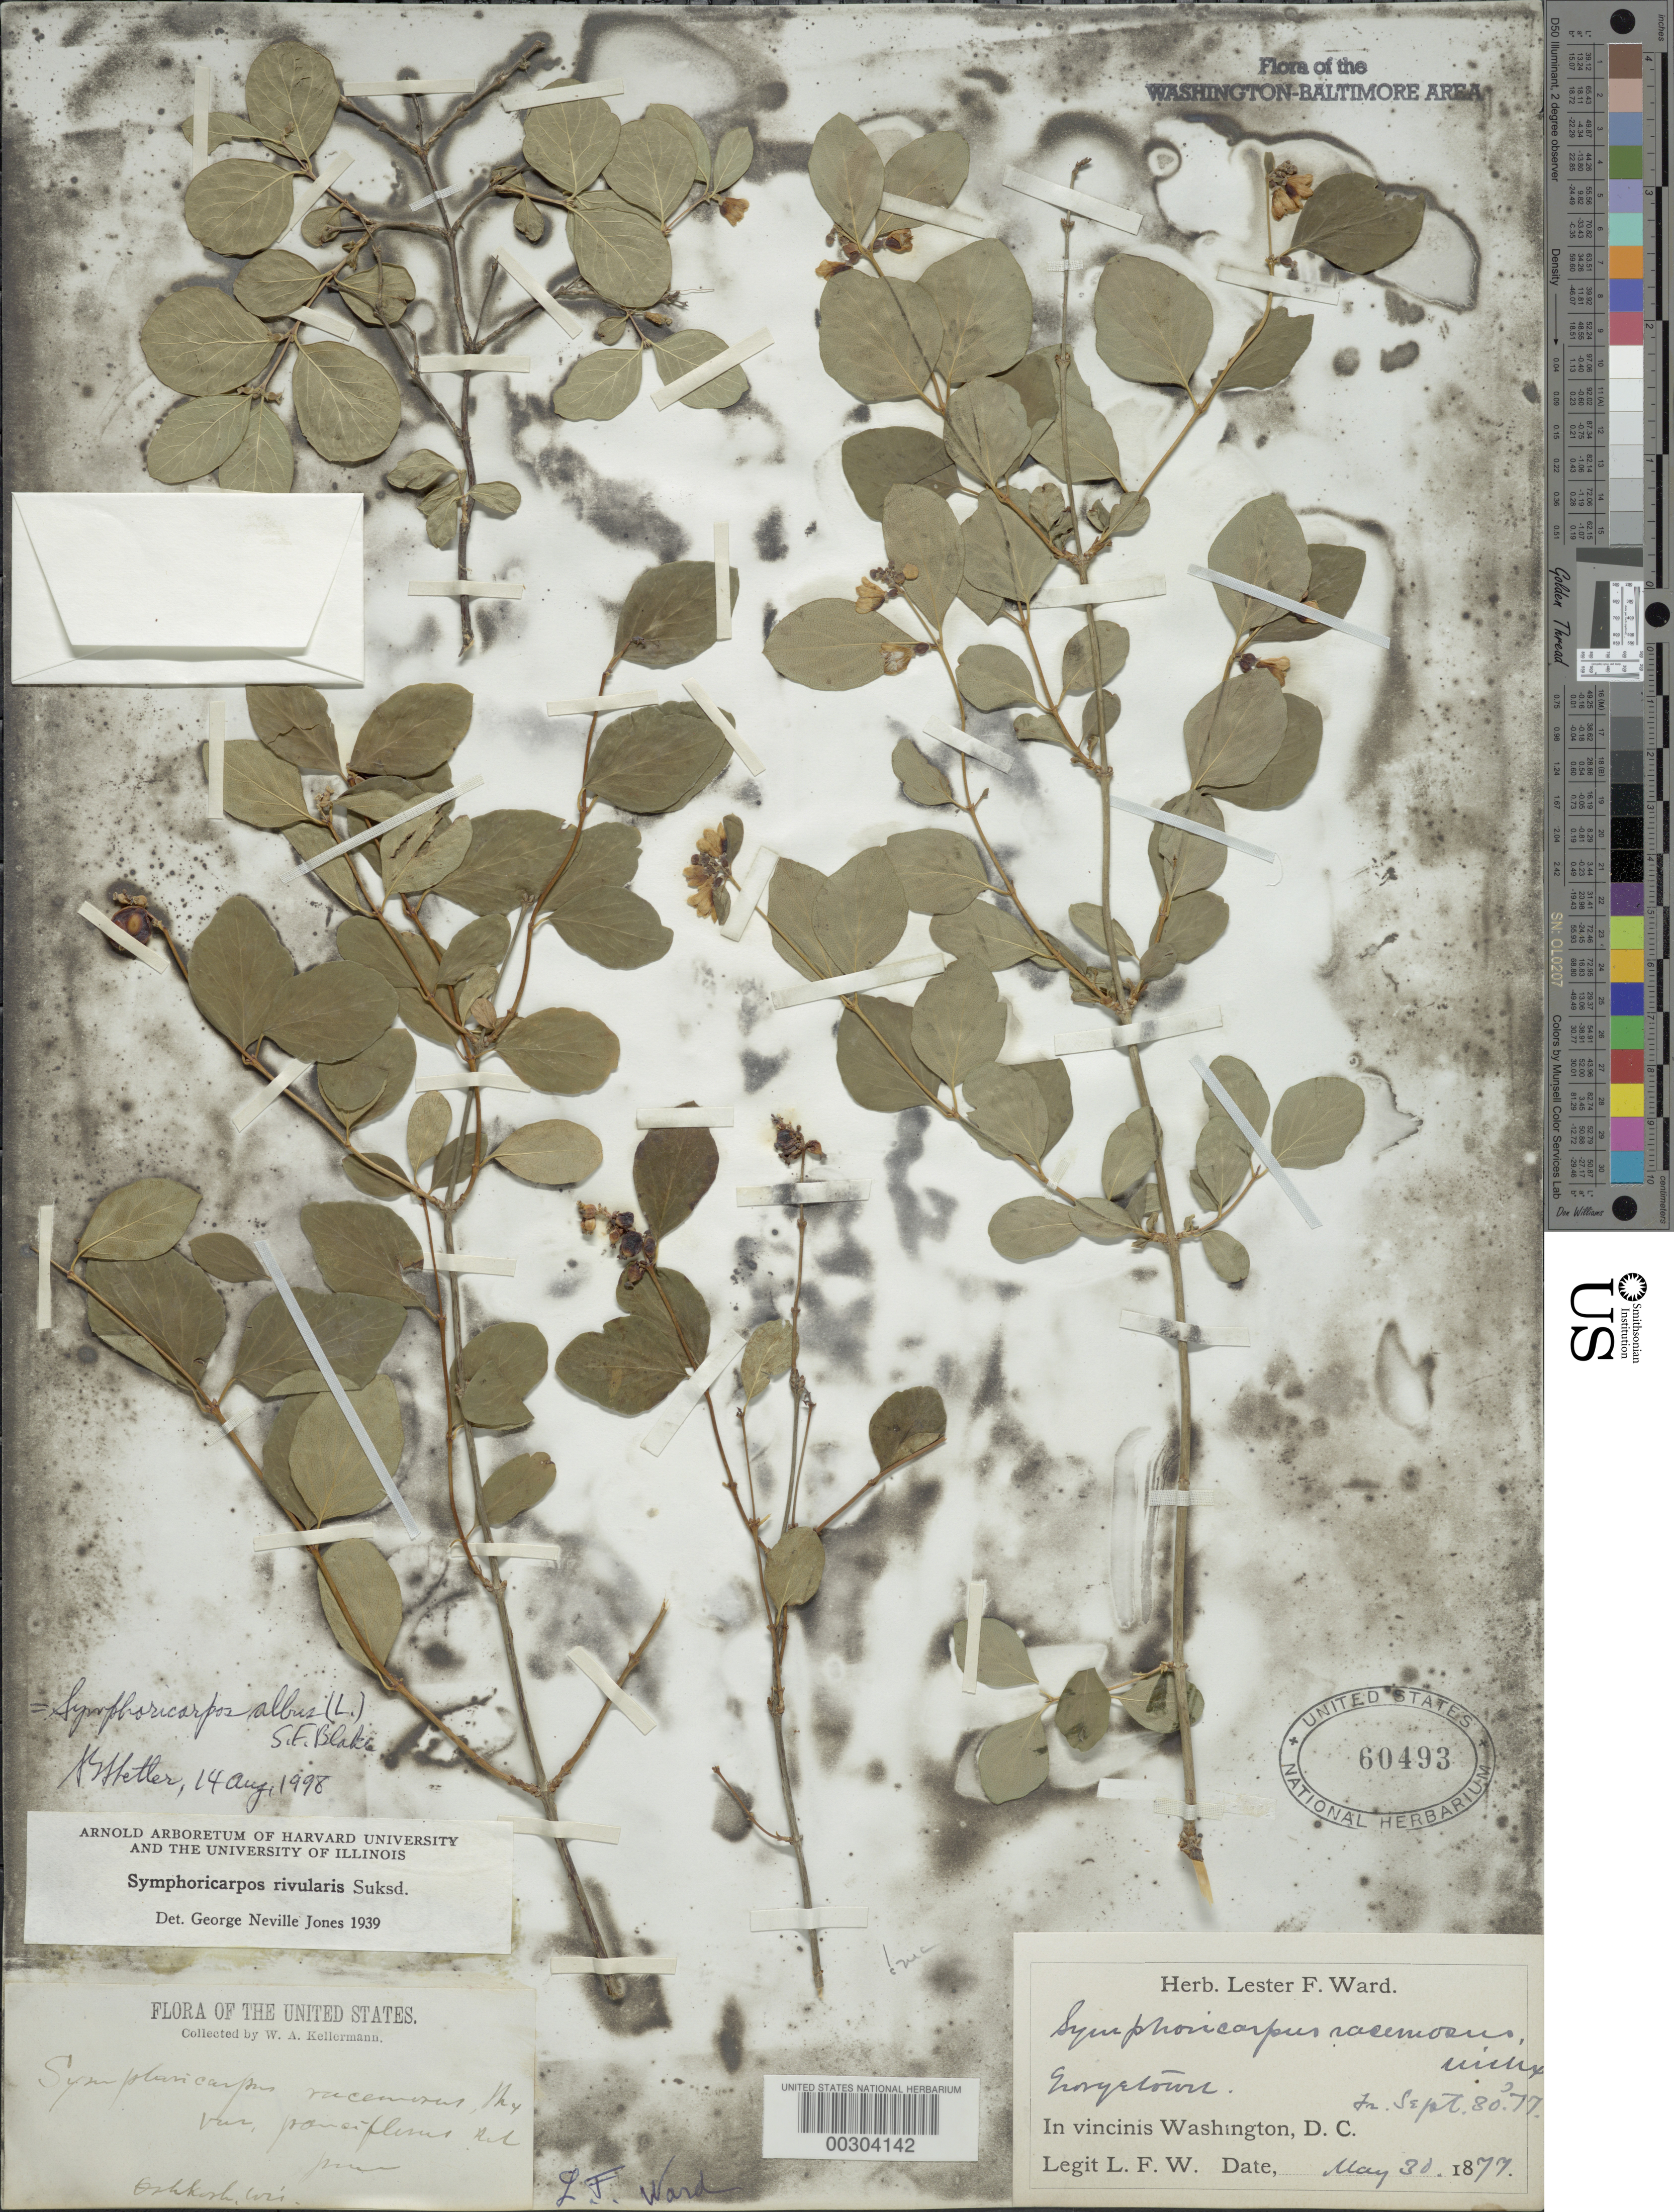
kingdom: Plantae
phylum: Tracheophyta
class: Magnoliopsida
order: Dipsacales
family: Caprifoliaceae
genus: Symphoricarpos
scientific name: Symphoricarpos albus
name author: (L.) S.F. Blake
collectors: L. F. Ward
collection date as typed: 30 May 1877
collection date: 1877-05-30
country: United States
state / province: District of Columbia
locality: Georgetown C. & O. Canal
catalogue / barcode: US 60493